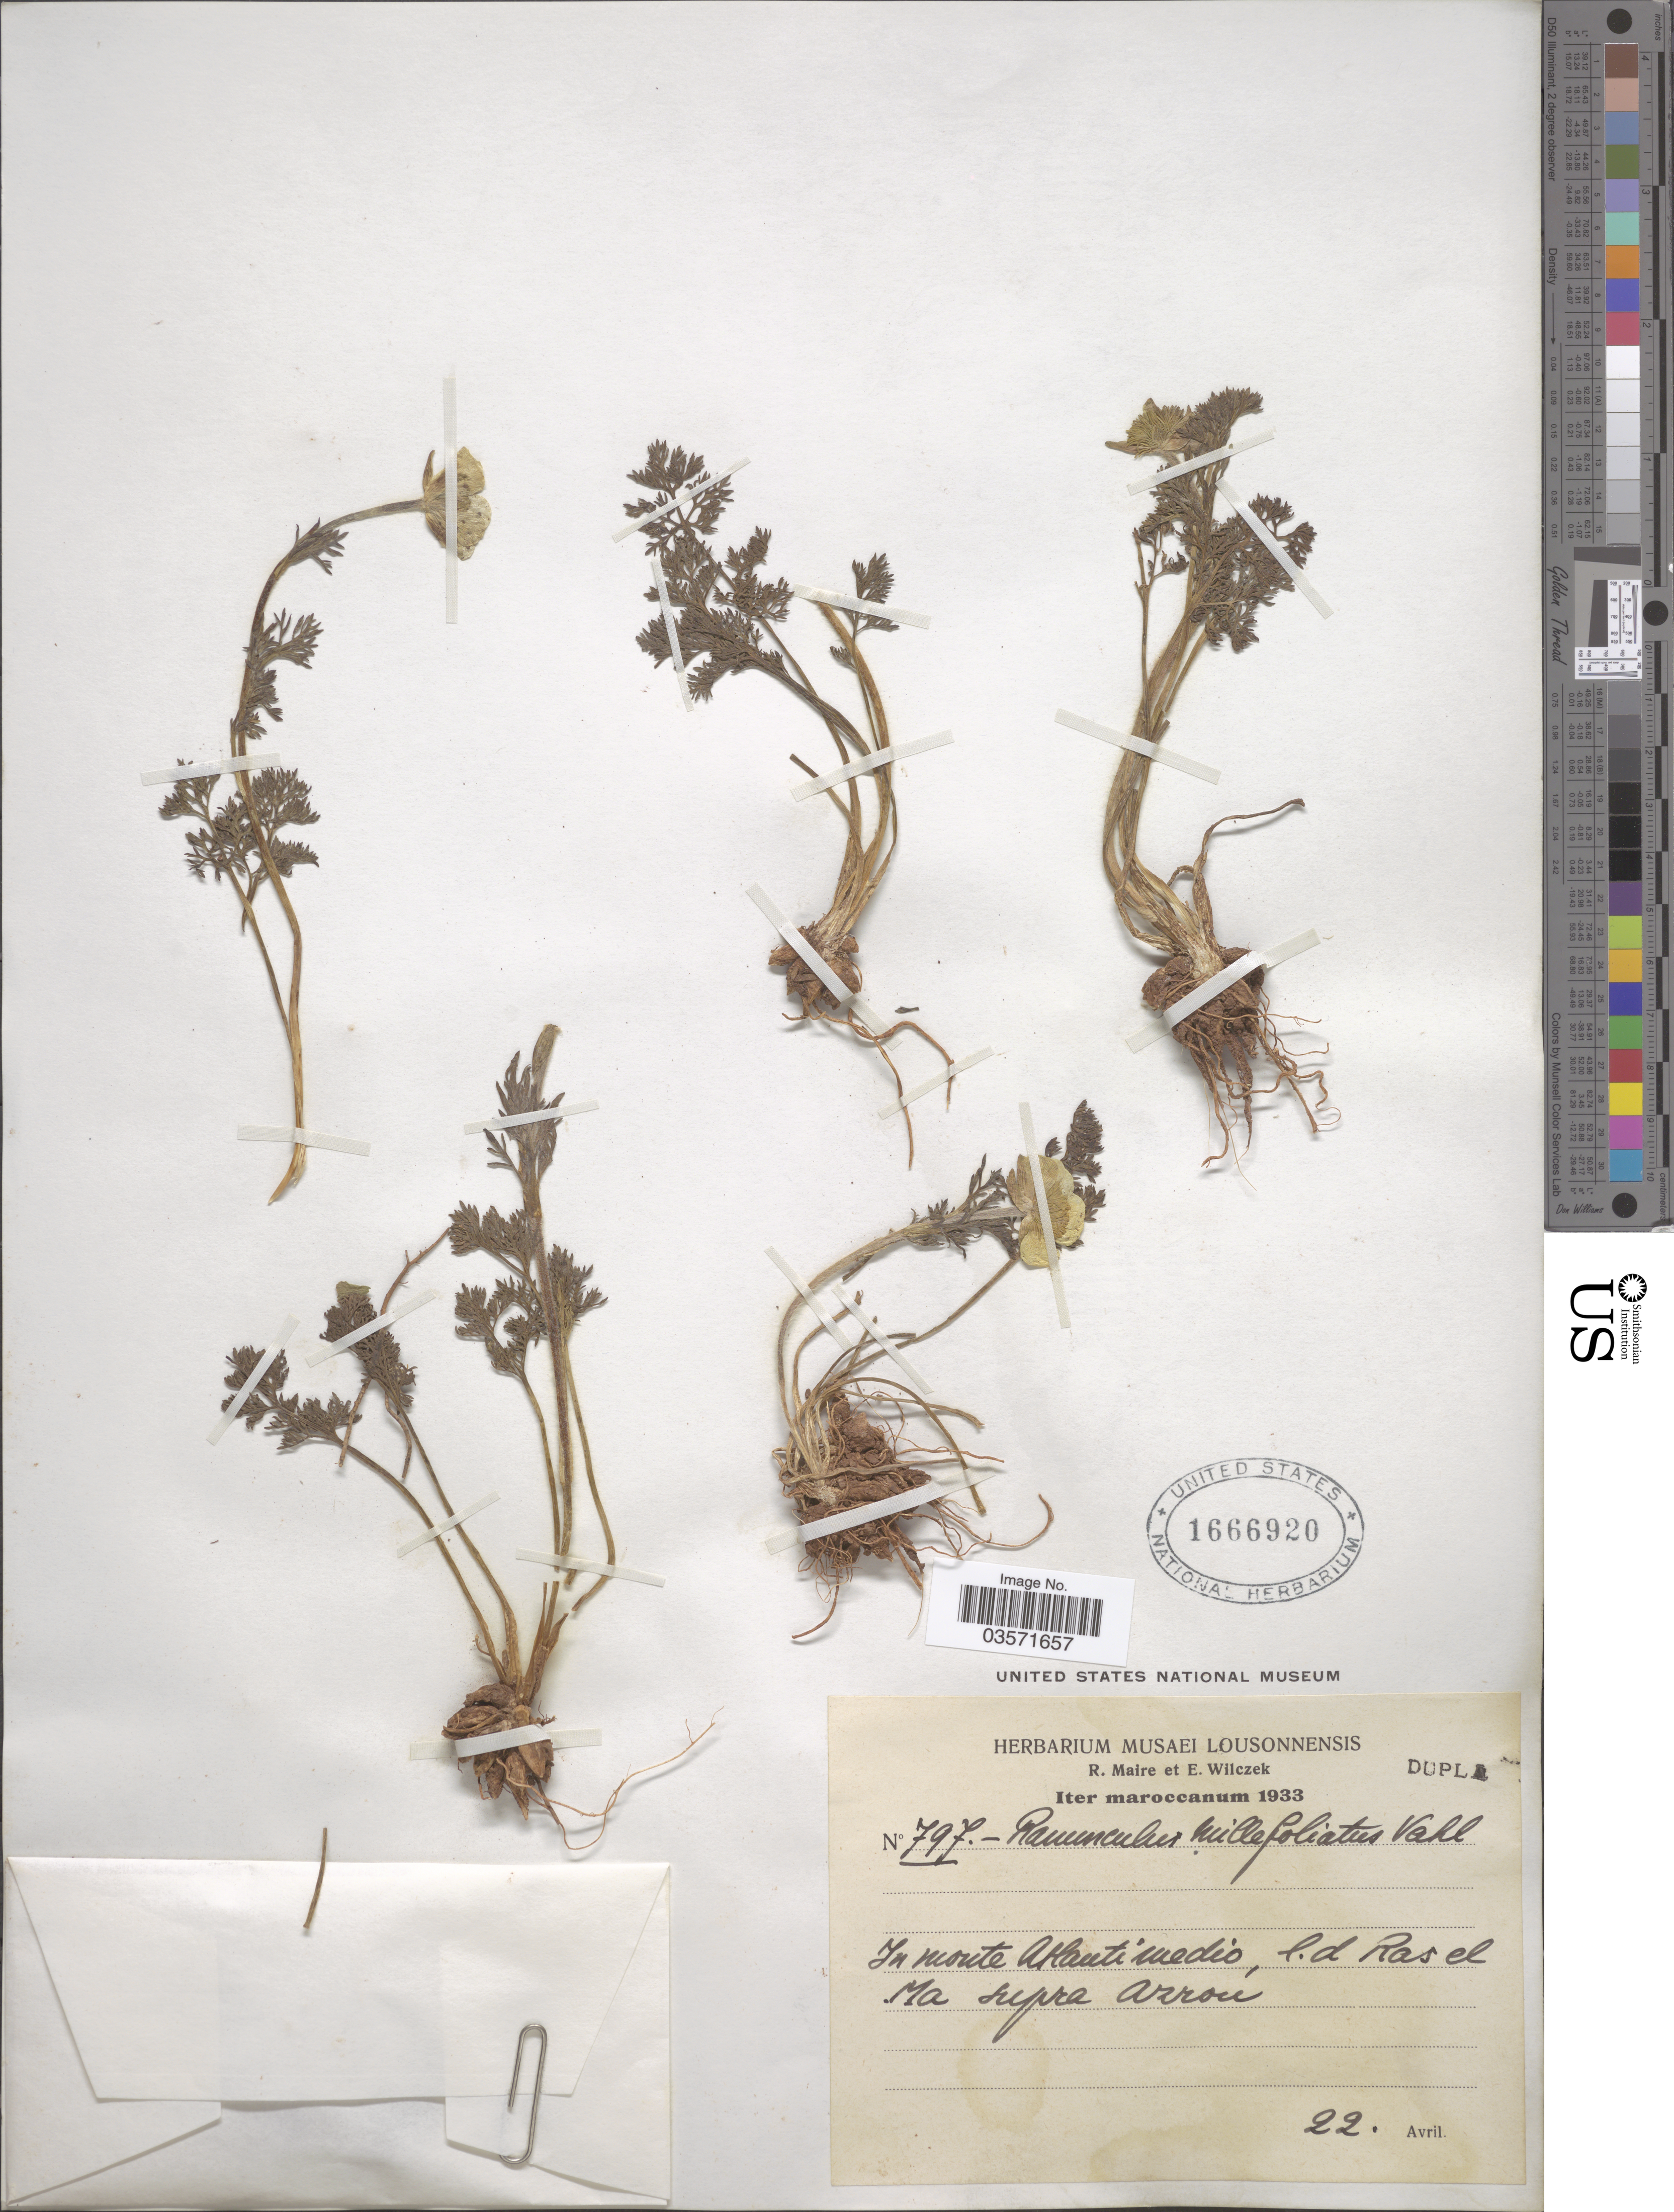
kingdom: Plantae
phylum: Tracheophyta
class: Magnoliopsida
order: Ranunculales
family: Ranunculaceae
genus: Ranunculus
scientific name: Ranunculus millefoliatus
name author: Vahl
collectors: R. Maire & E. Wilczek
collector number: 797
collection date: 1933-04-22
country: Morocco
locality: Iter maroccanum. In monte Atlanti medio, l.d Rasel Ma supra Azrocé.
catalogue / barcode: US 1666920